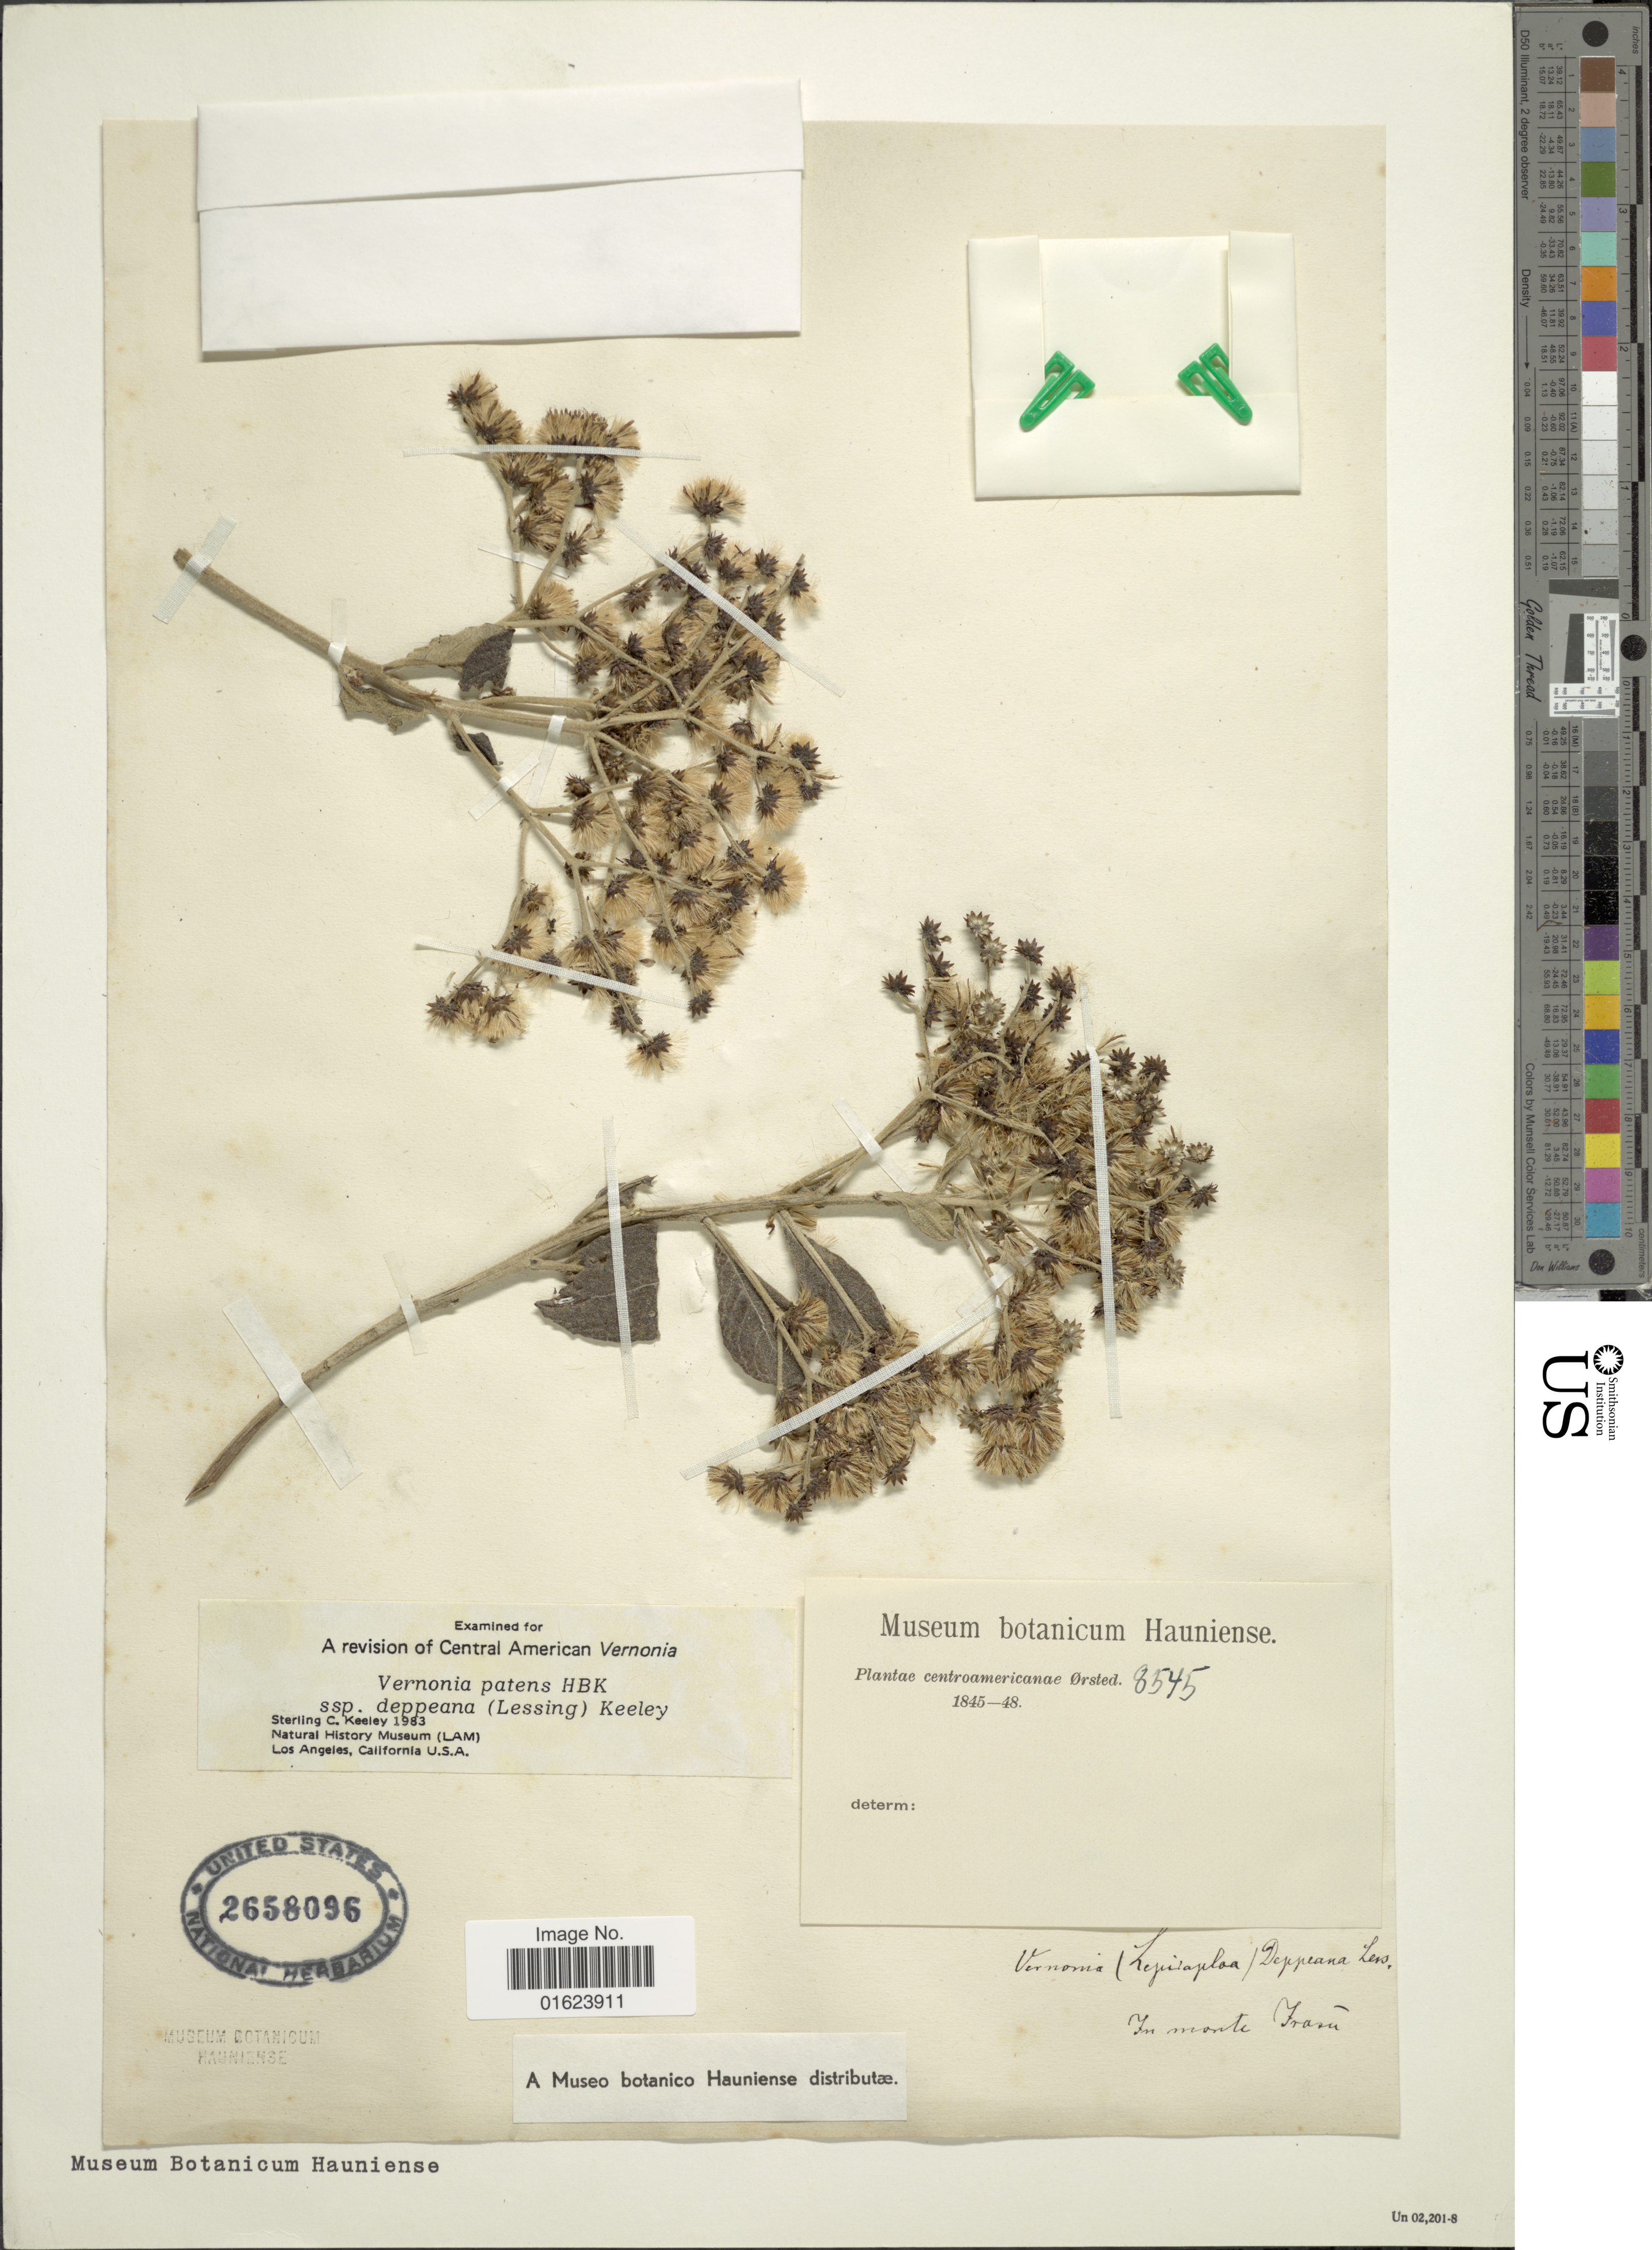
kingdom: Plantae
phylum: Tracheophyta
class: Magnoliopsida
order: Asterales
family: Asteraceae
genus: Vernonanthura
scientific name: Vernonanthura deppeana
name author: (Less.) H. Rob.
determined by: Renon, Polla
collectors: Ørsted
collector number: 8545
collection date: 1845/1848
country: Costa Rica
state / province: Cartago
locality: In monte Irasú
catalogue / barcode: US 2658096